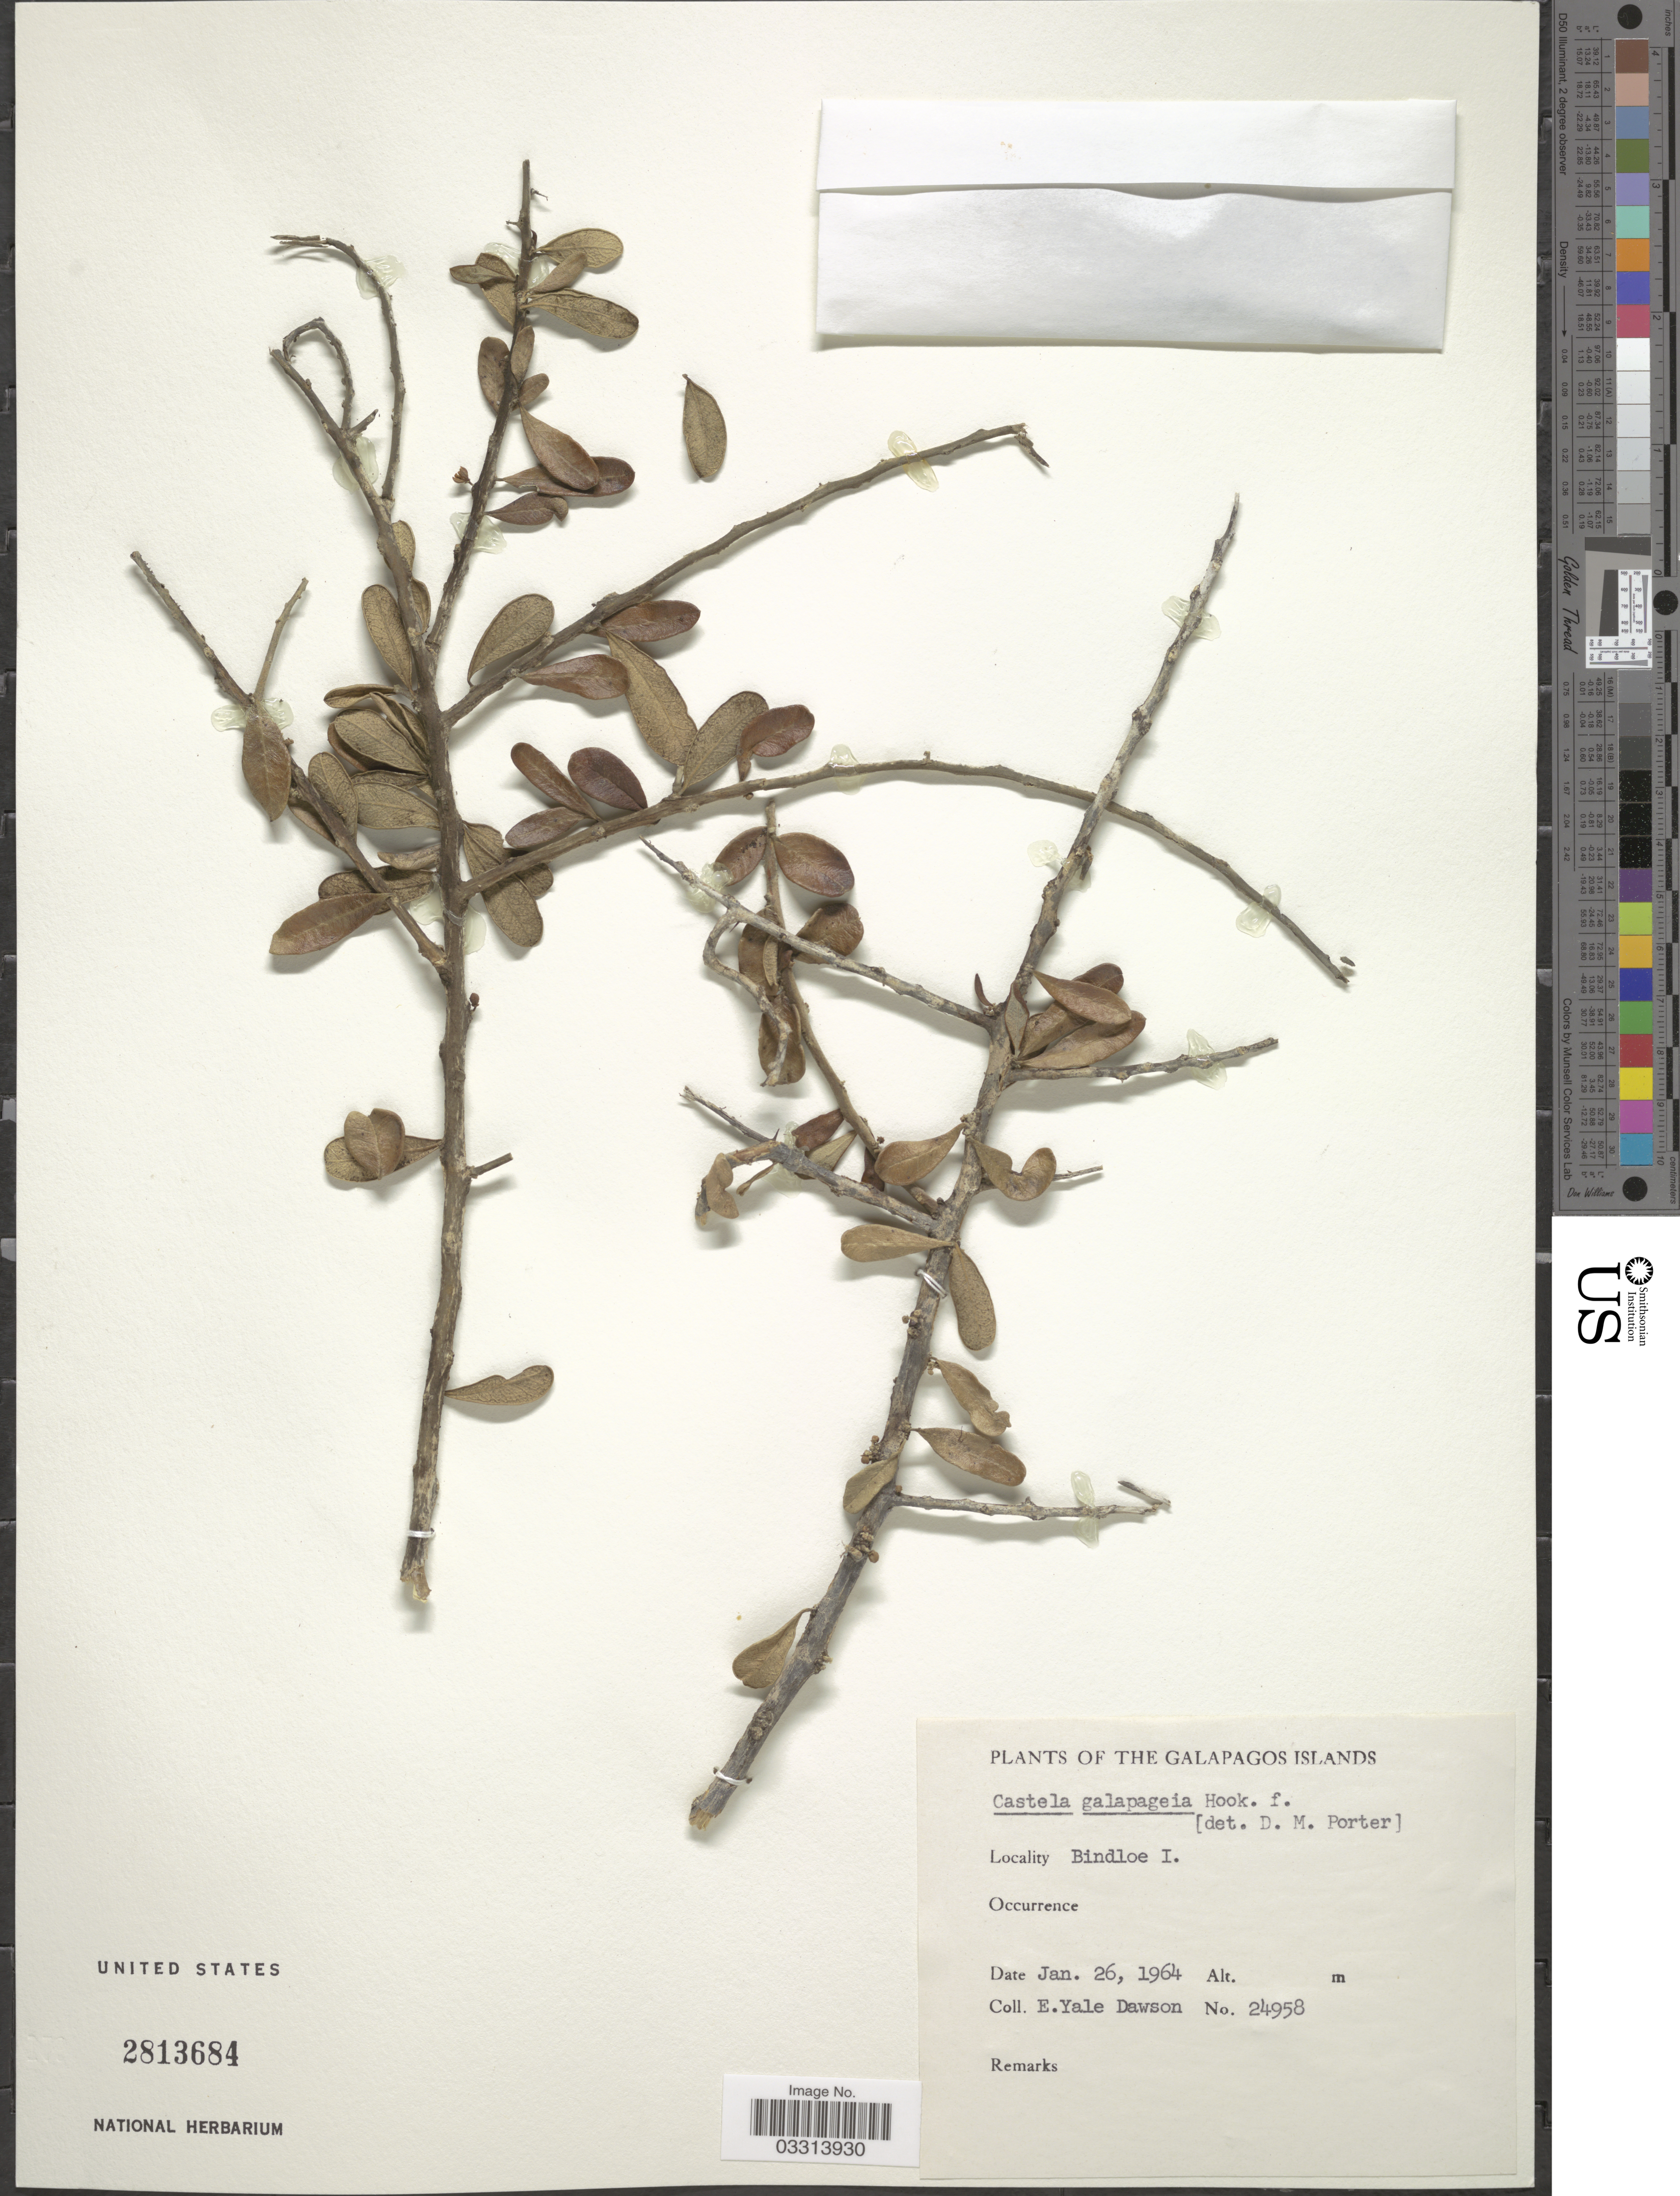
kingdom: Plantae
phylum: Tracheophyta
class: Magnoliopsida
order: Sapindales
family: Simaroubaceae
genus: Castela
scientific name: Castela galapageia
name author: Hook. f.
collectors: N. Yensen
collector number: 24958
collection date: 1964-01-26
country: Ecuador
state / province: Colón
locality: The Galapagos Islands. Bindloe I.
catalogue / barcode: US 2813684